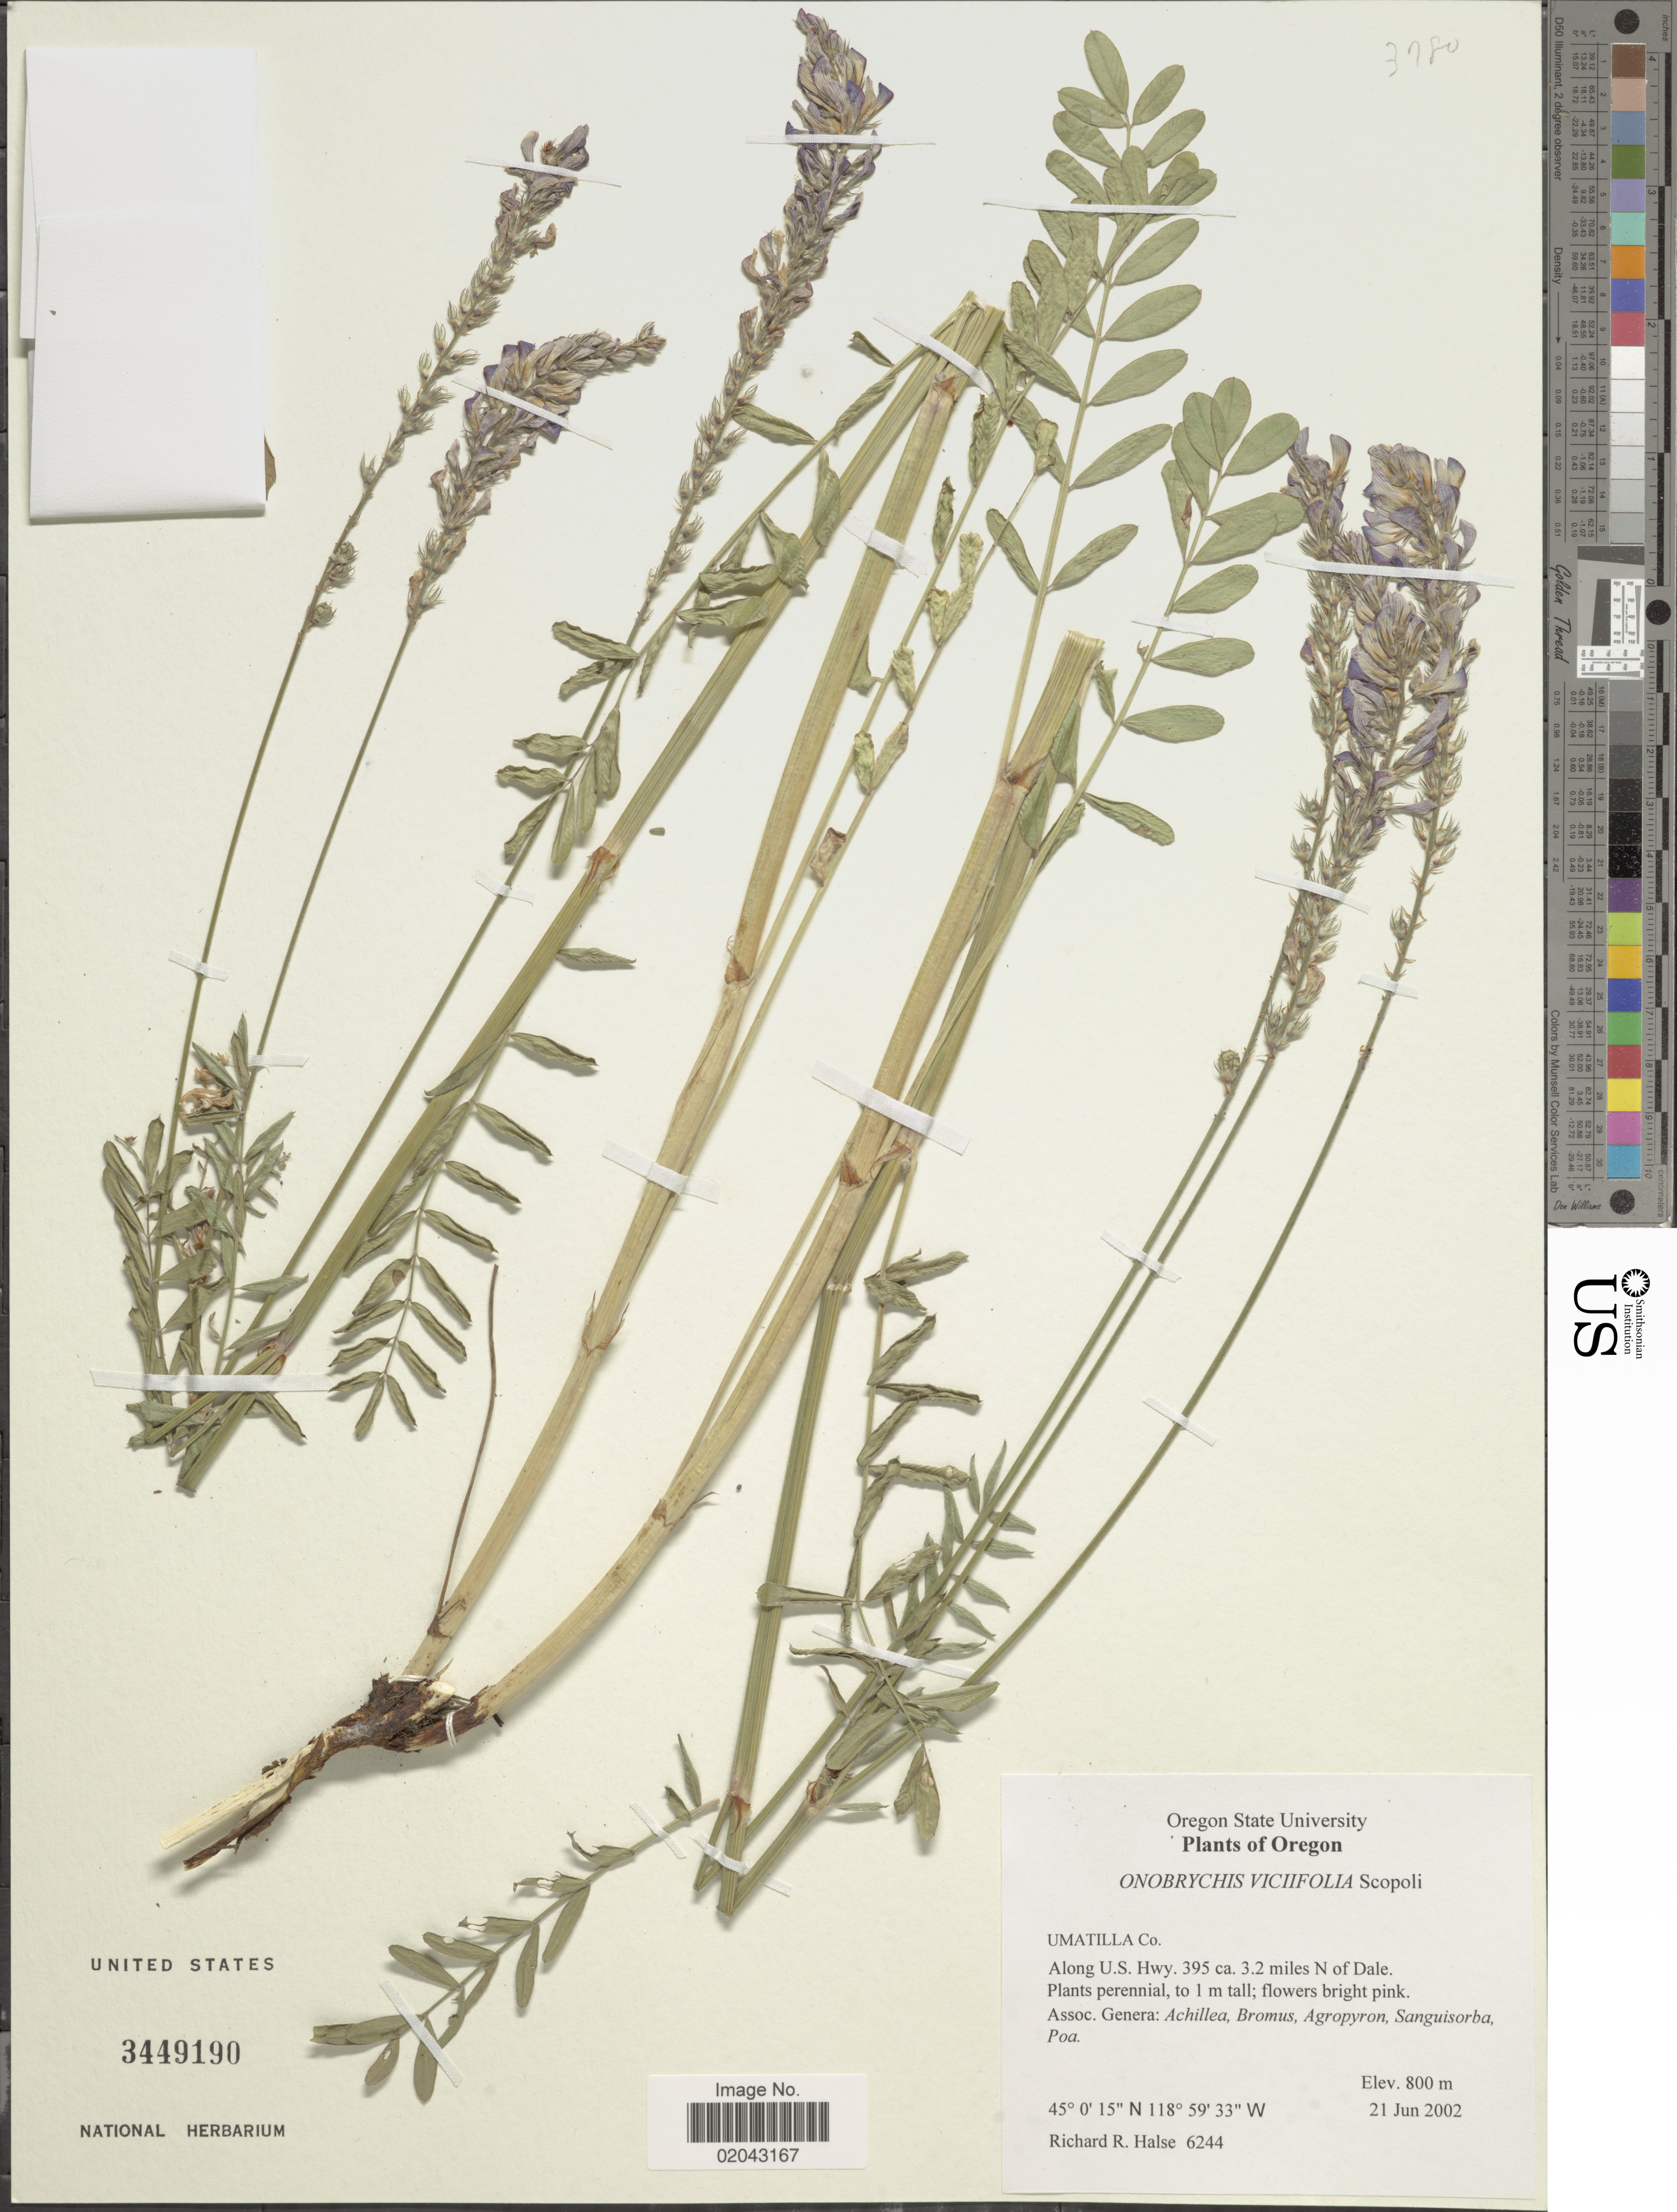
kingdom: Plantae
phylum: Tracheophyta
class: Magnoliopsida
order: Fabales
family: Fabaceae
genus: Onobrychis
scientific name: Onobrychis sativa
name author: Lam.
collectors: R. Halse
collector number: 6244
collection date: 2002-06-21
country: United States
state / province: Oregon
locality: Oregon, Along U.S. Hwy.395 ca . 3.2 miles N of Dale.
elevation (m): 800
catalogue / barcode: US 3449190